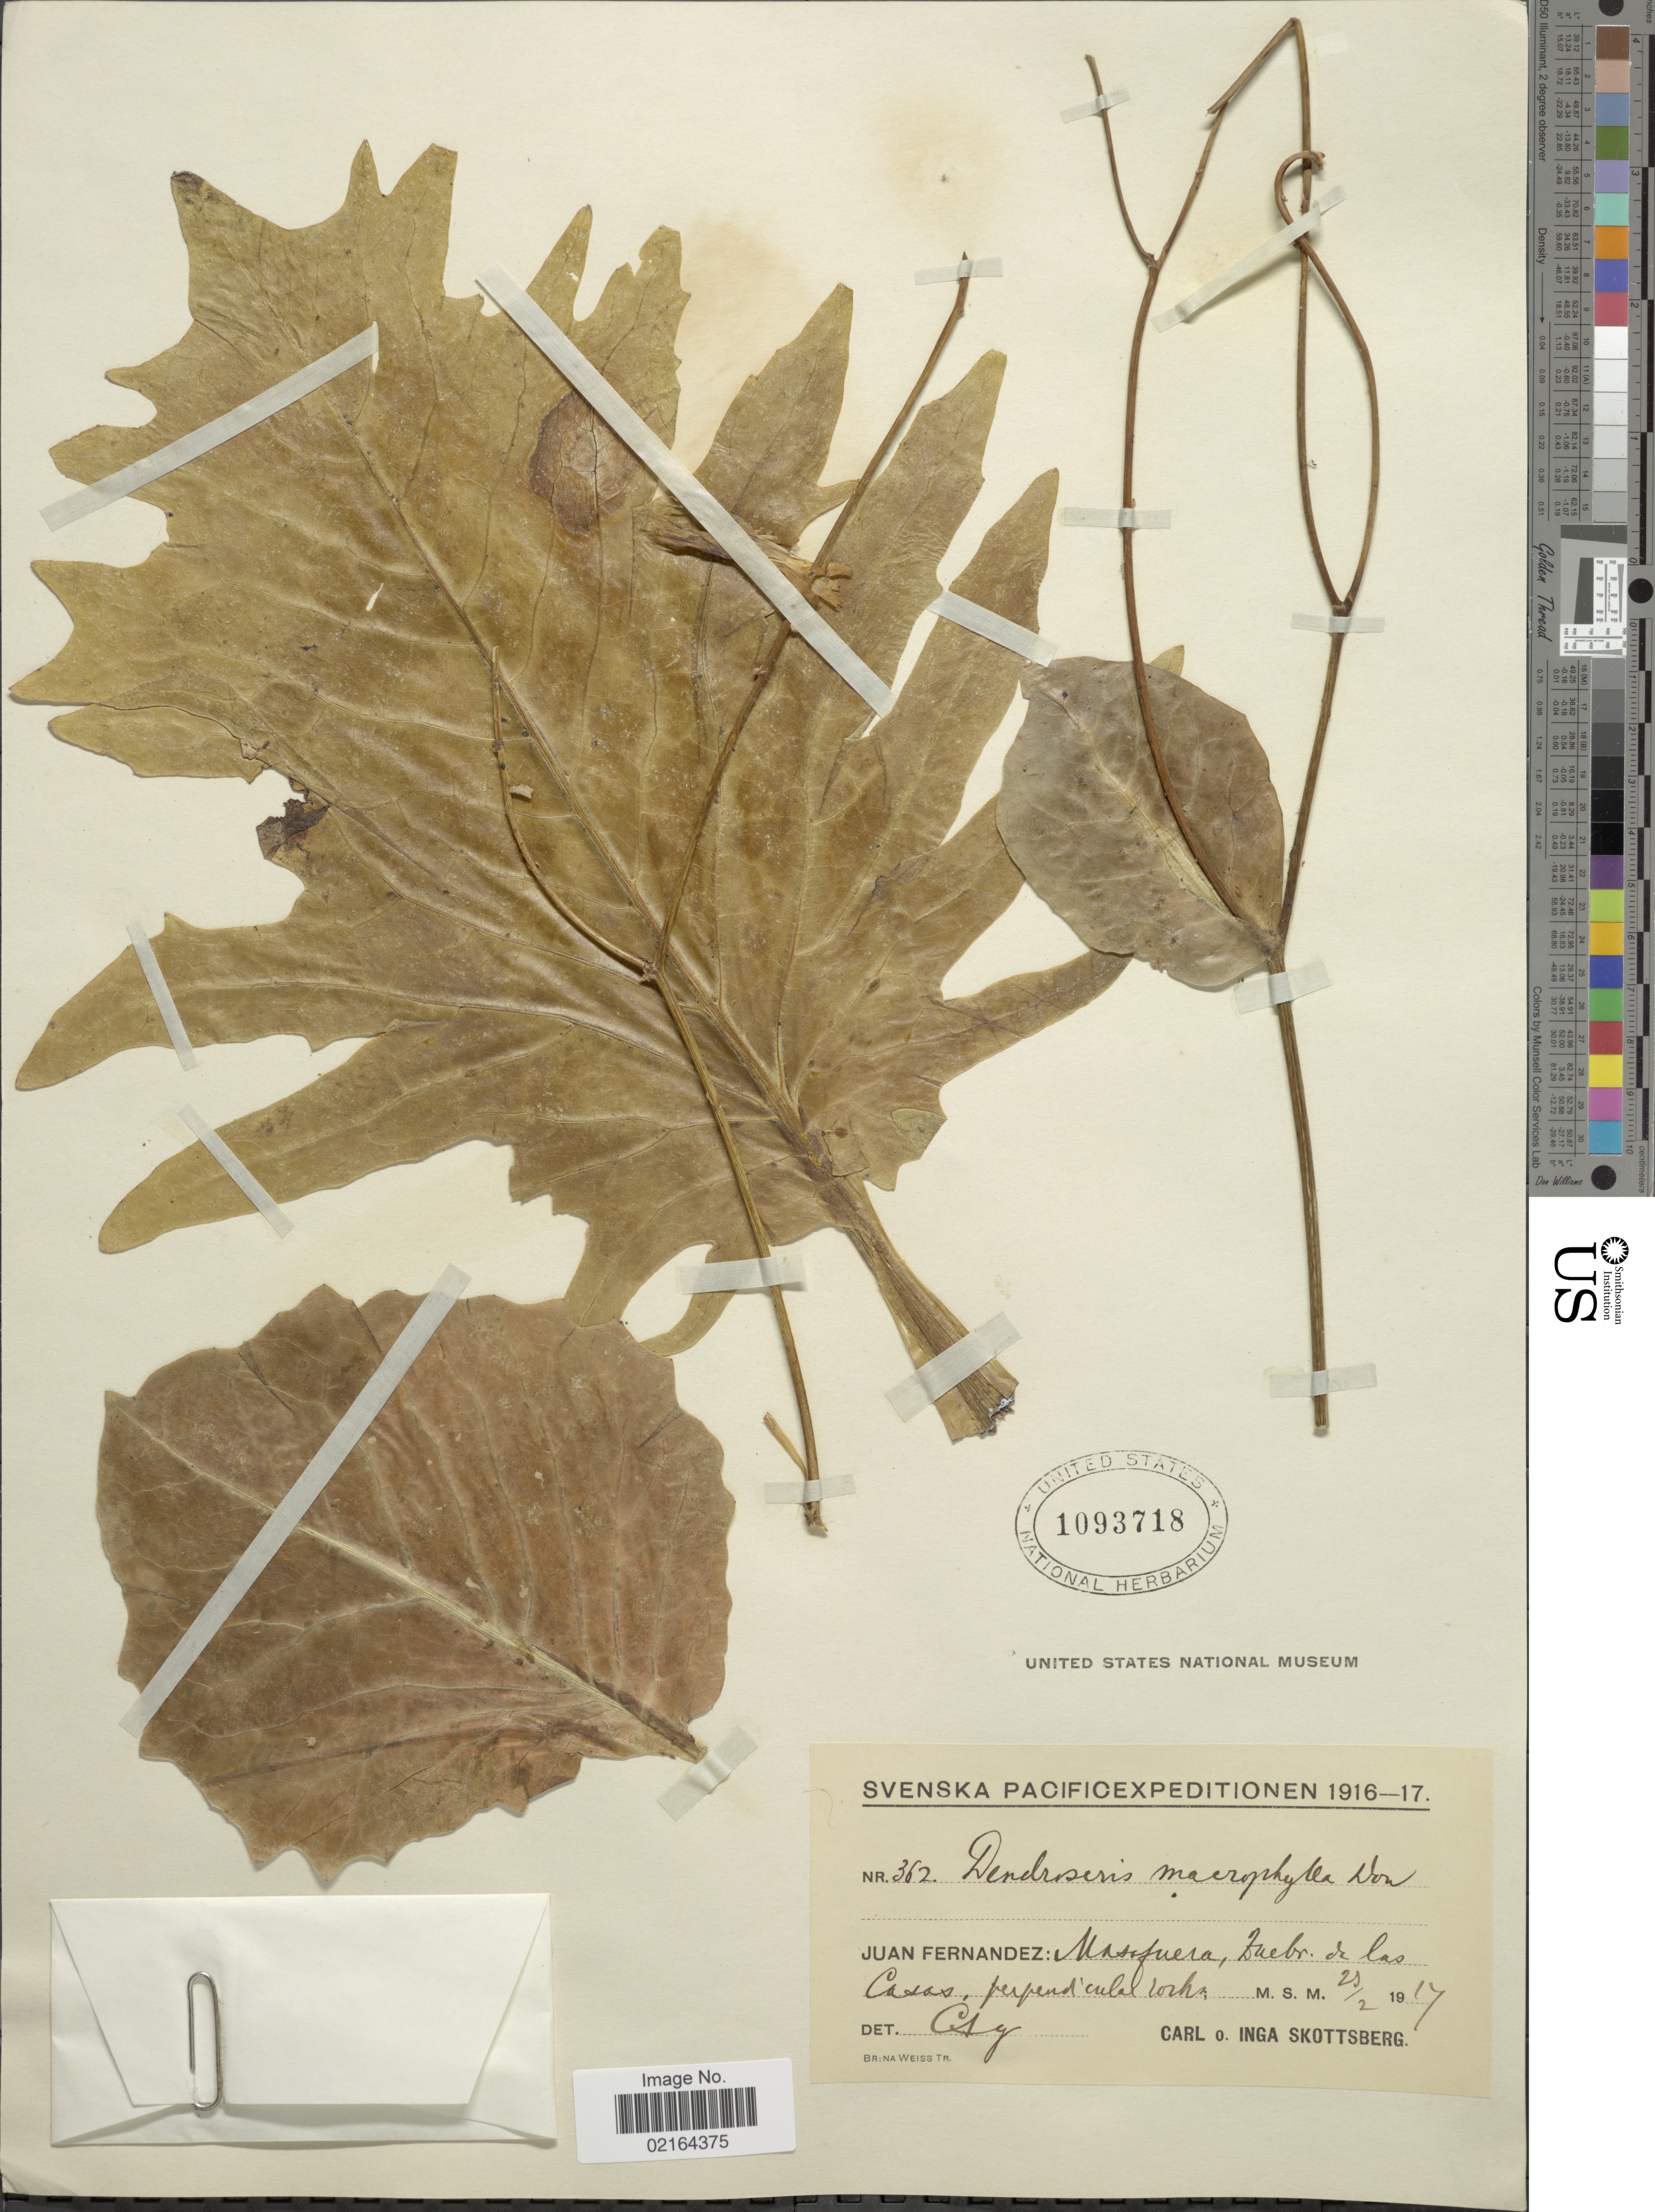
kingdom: Plantae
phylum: Tracheophyta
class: Magnoliopsida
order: Asterales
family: Asteraceae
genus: Sonchus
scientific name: Sonchus macrophyllus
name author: Willd.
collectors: C. Skottsberg & I. Skottsberg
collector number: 362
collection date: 1917-02-23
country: Chile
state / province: Valparaíso (V)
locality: Juan Fernandez: Masafuera, quebr. de las Casas.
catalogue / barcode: US 1093718